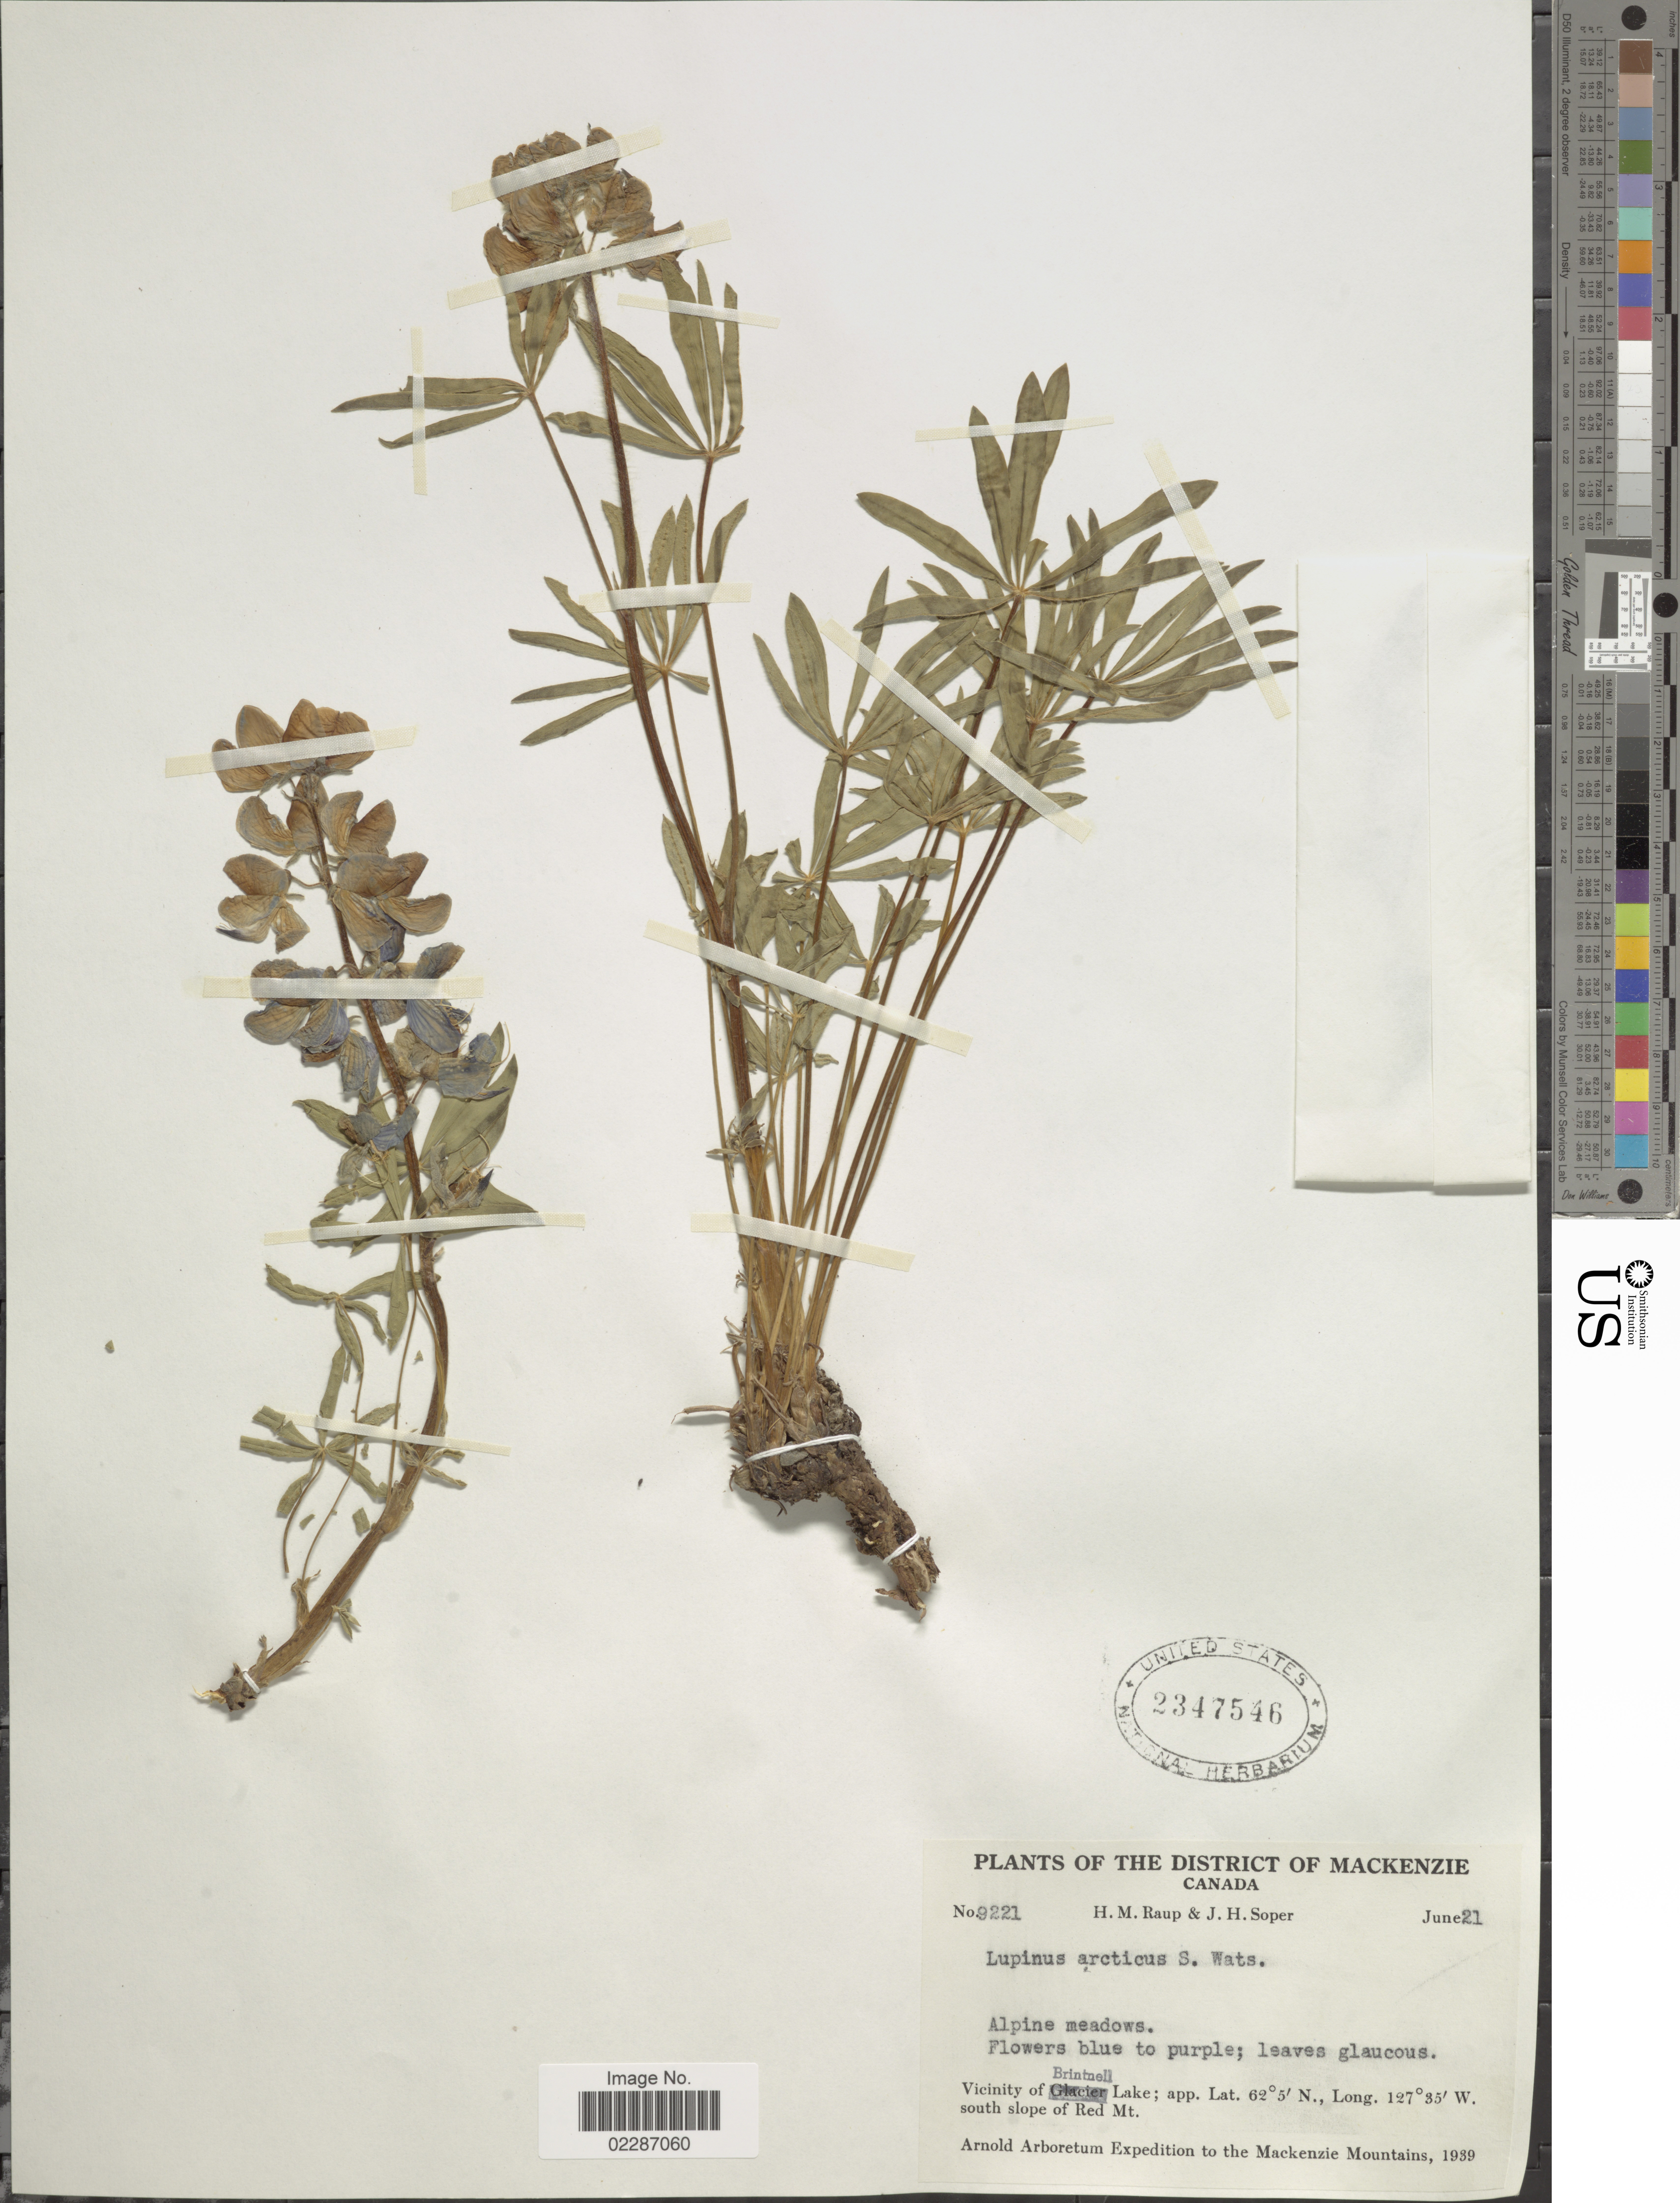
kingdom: Plantae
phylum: Tracheophyta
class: Magnoliopsida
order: Fabales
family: Fabaceae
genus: Lupinus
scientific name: Lupinus arcticus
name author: S. Watson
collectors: H. Raup & J. H. Soper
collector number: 9221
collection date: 1939-06-21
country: Canada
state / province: British Columbia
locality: District of Mackenzo, Vicinity of Brintell Lake, south slope of Red Mt.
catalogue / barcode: US 2347546